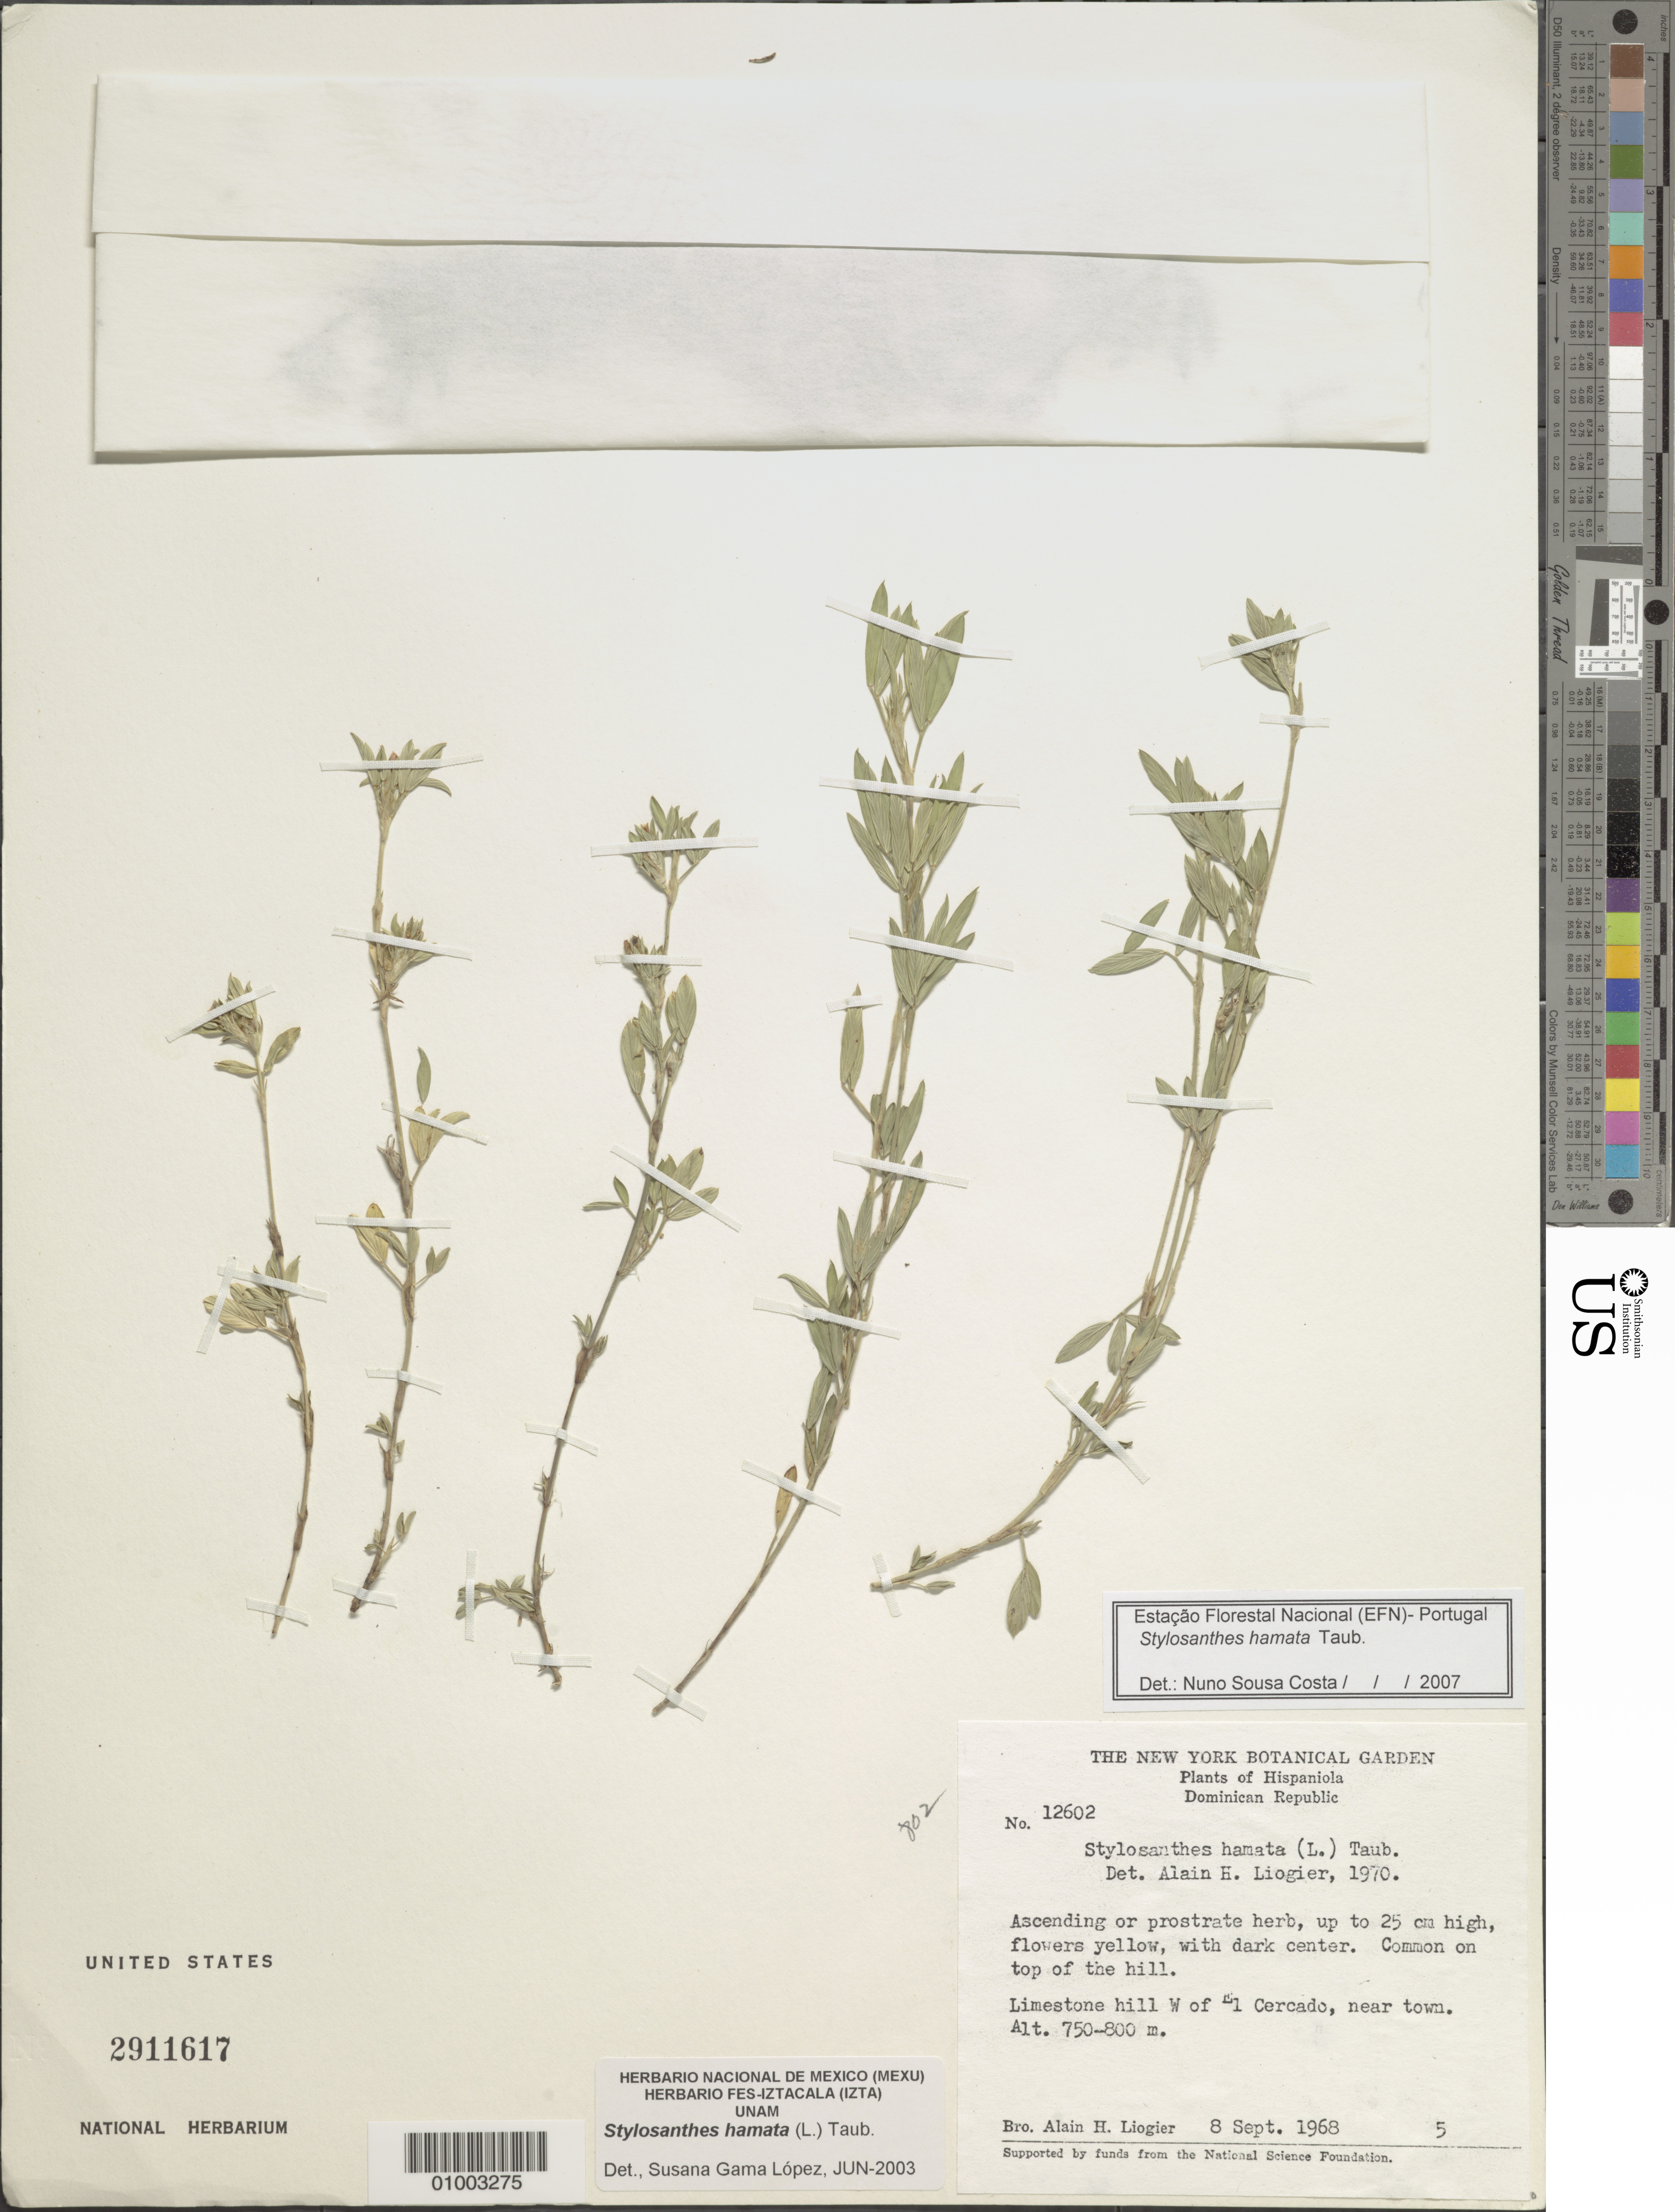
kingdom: Plantae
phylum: Tracheophyta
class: Magnoliopsida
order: Fabales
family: Fabaceae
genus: Stylosanthes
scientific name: Stylosanthes hamata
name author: (L.) Taub.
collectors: A. H. Liogier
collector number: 12602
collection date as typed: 08 Sep 1968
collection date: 1968-09-08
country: Dominican Republic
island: Hispaniola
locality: Limestone hill W of El Cercado, near town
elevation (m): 750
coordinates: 0 N, 0 E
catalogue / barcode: US 2911617